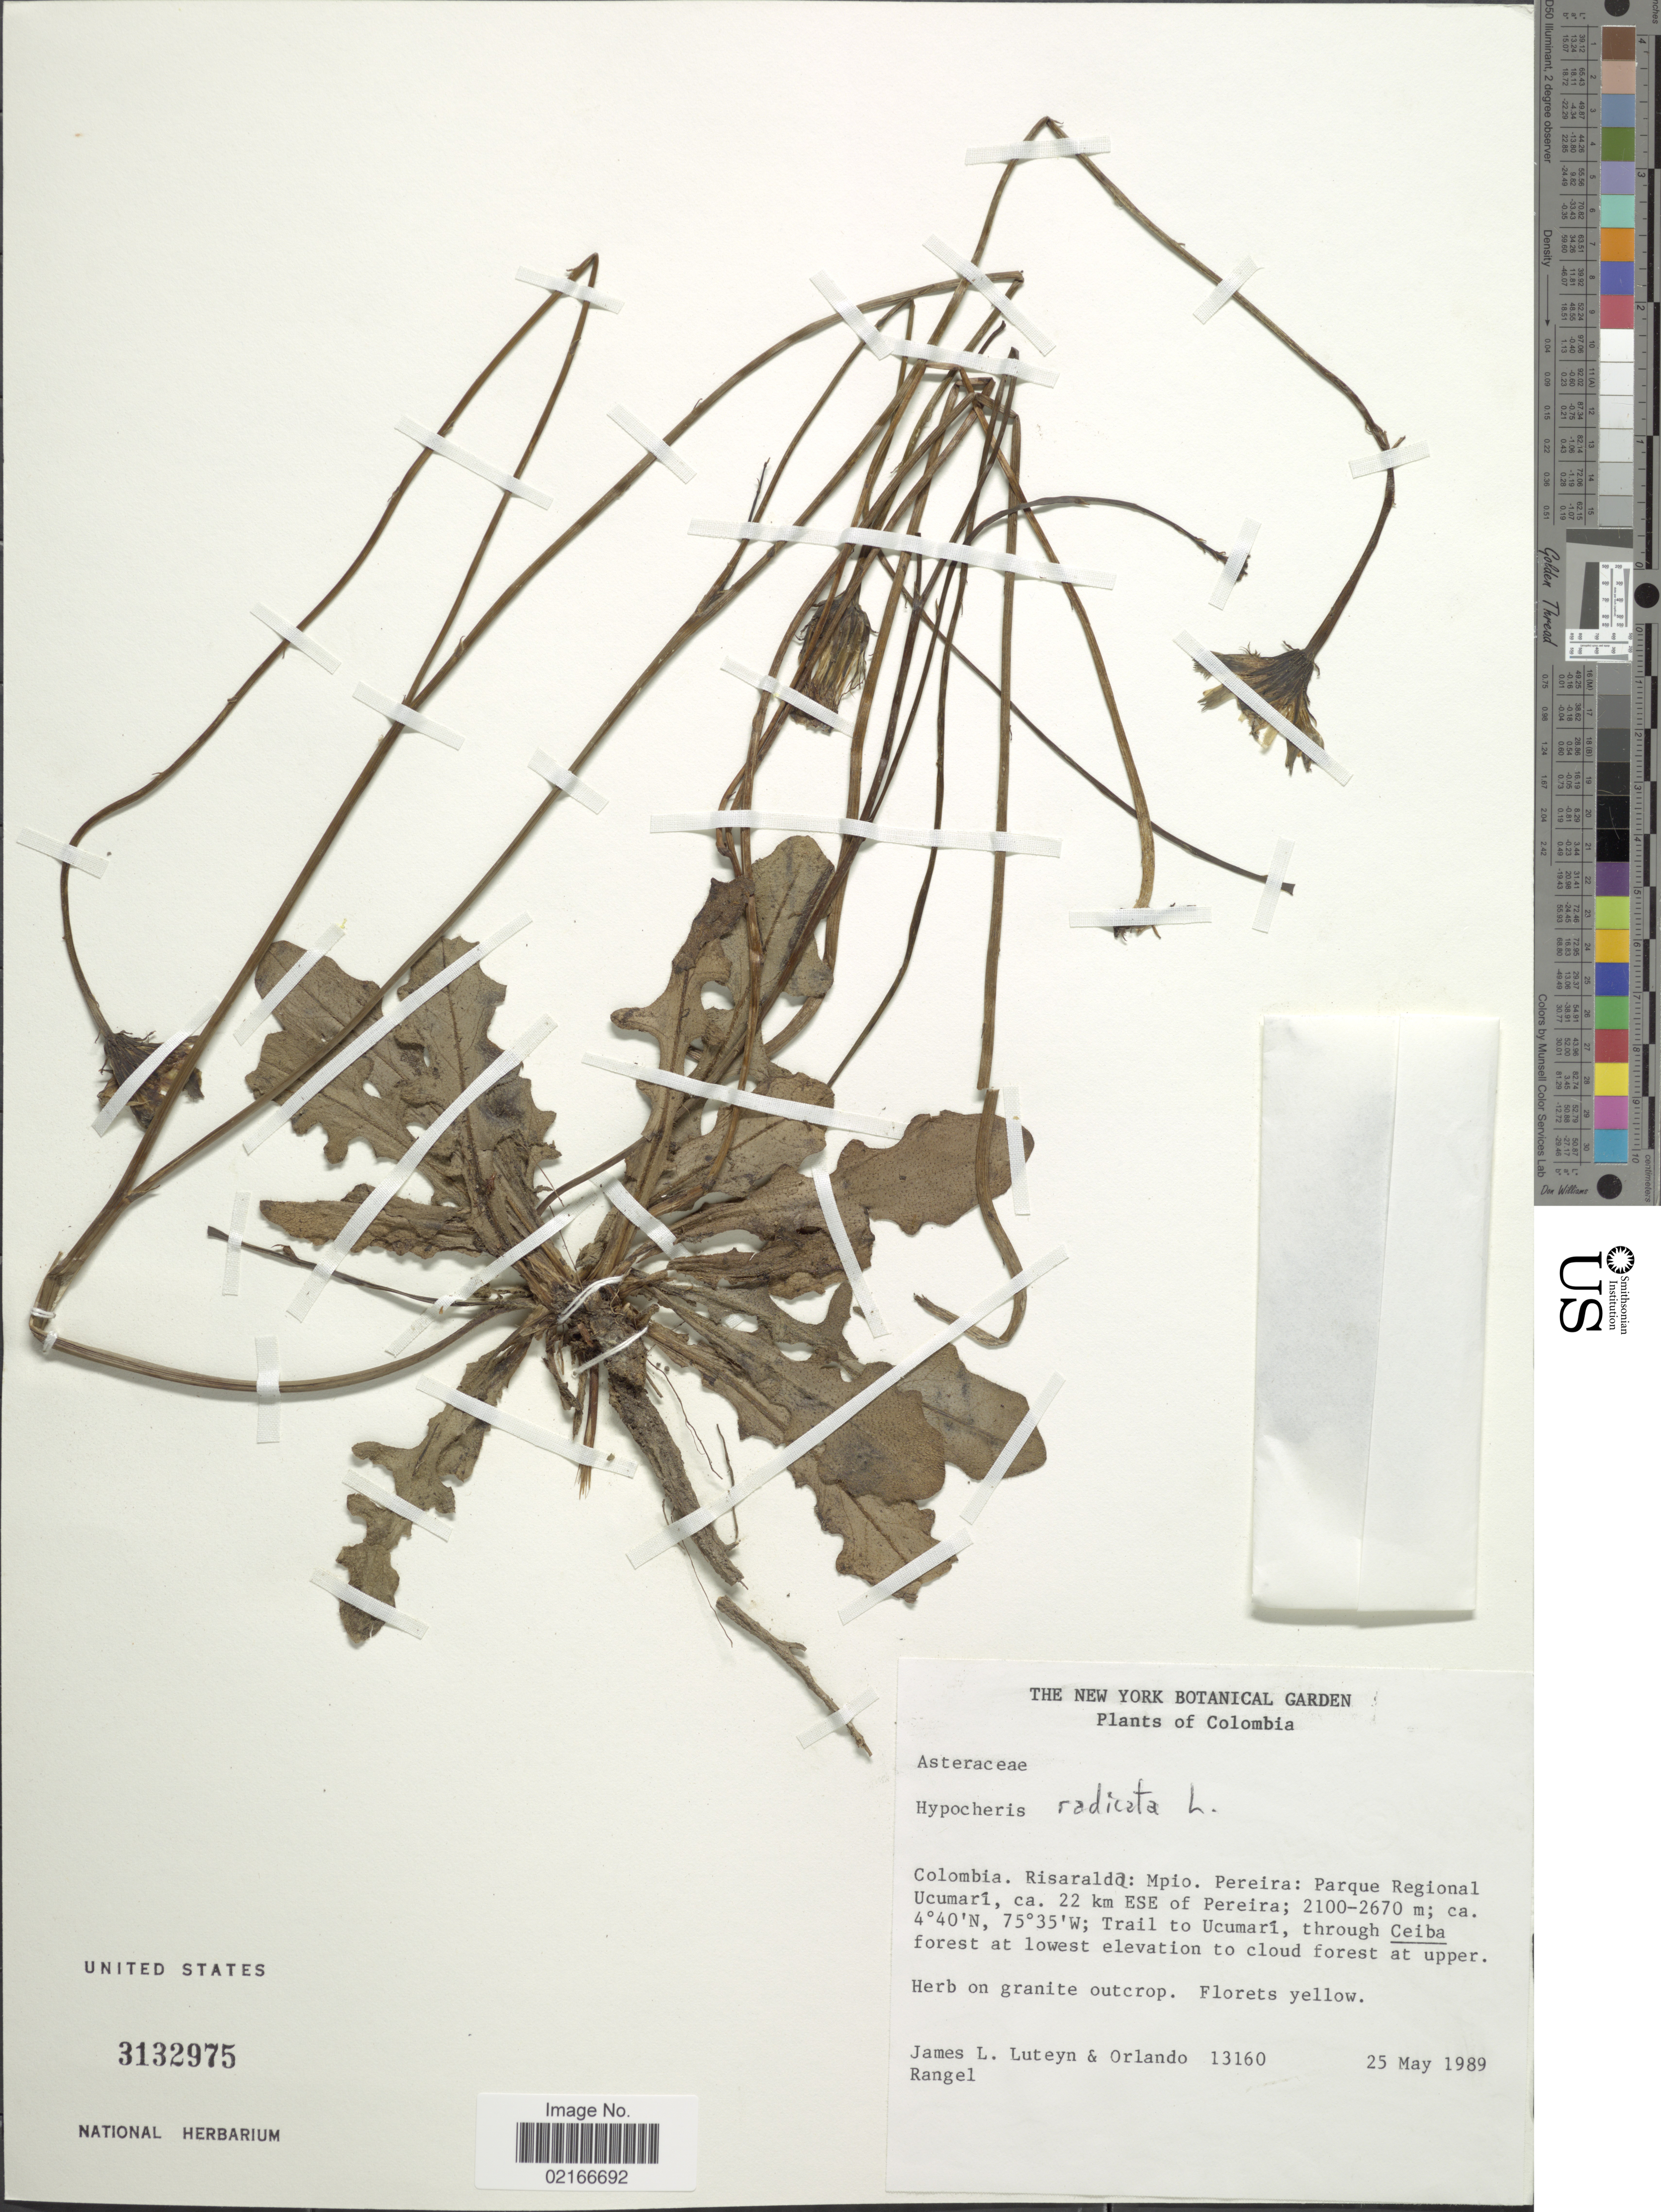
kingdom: Plantae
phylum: Tracheophyta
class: Magnoliopsida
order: Asterales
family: Asteraceae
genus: Hypochaeris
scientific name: Hypochaeris radicata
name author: L.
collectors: J. L. Luteyn & O. Rangel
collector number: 13160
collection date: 1989-05-25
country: Colombia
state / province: Risaralda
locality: Mpio. Pereira: Parque Regional Ucumarí, ca. 22 km ESE of Pereira. Trail to Ucumarí, through Ceiba forest at lowest elevation to cloud forest at upper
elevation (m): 2100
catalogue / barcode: US 3132975